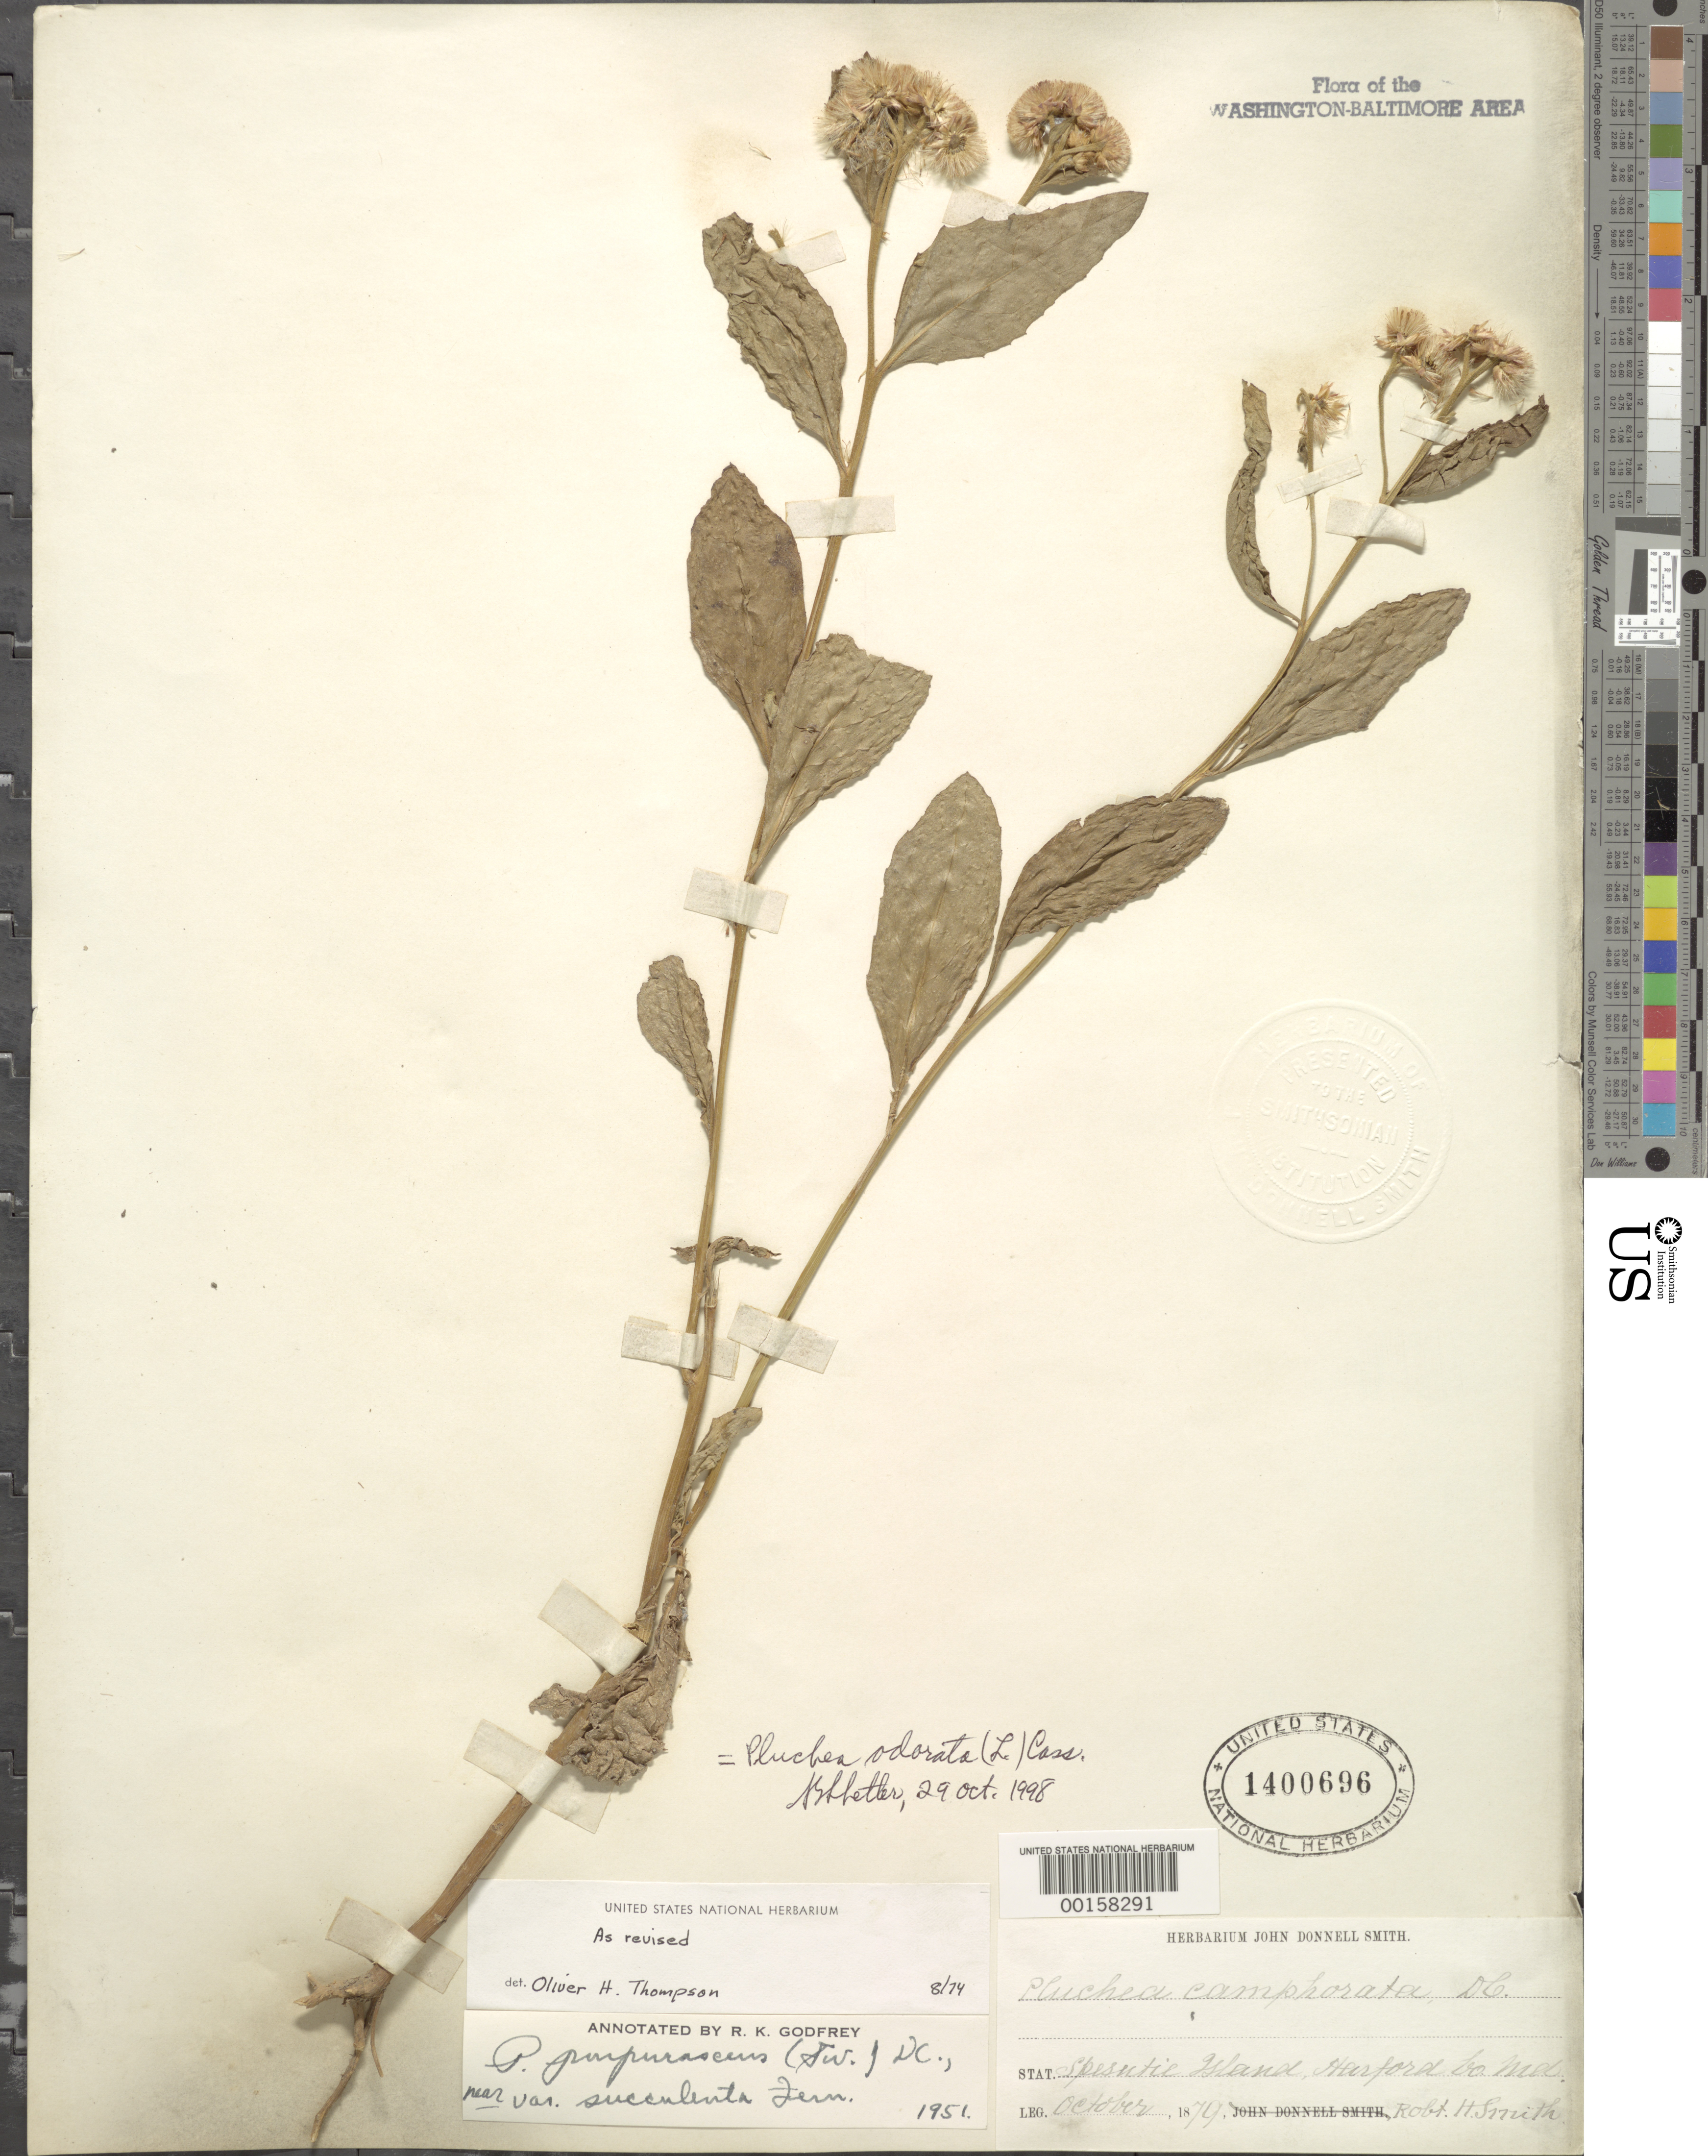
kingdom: Plantae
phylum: Tracheophyta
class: Magnoliopsida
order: Asterales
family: Asteraceae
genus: Pluchea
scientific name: Pluchea odorata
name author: (L.) Cass.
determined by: Shetler, Stanwyn G., (US), NMNH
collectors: R. H. Smith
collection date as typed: Oct 1879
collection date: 1879-10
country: United States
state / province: Maryland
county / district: Harford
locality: Spesutie Island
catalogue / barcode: US 1400696